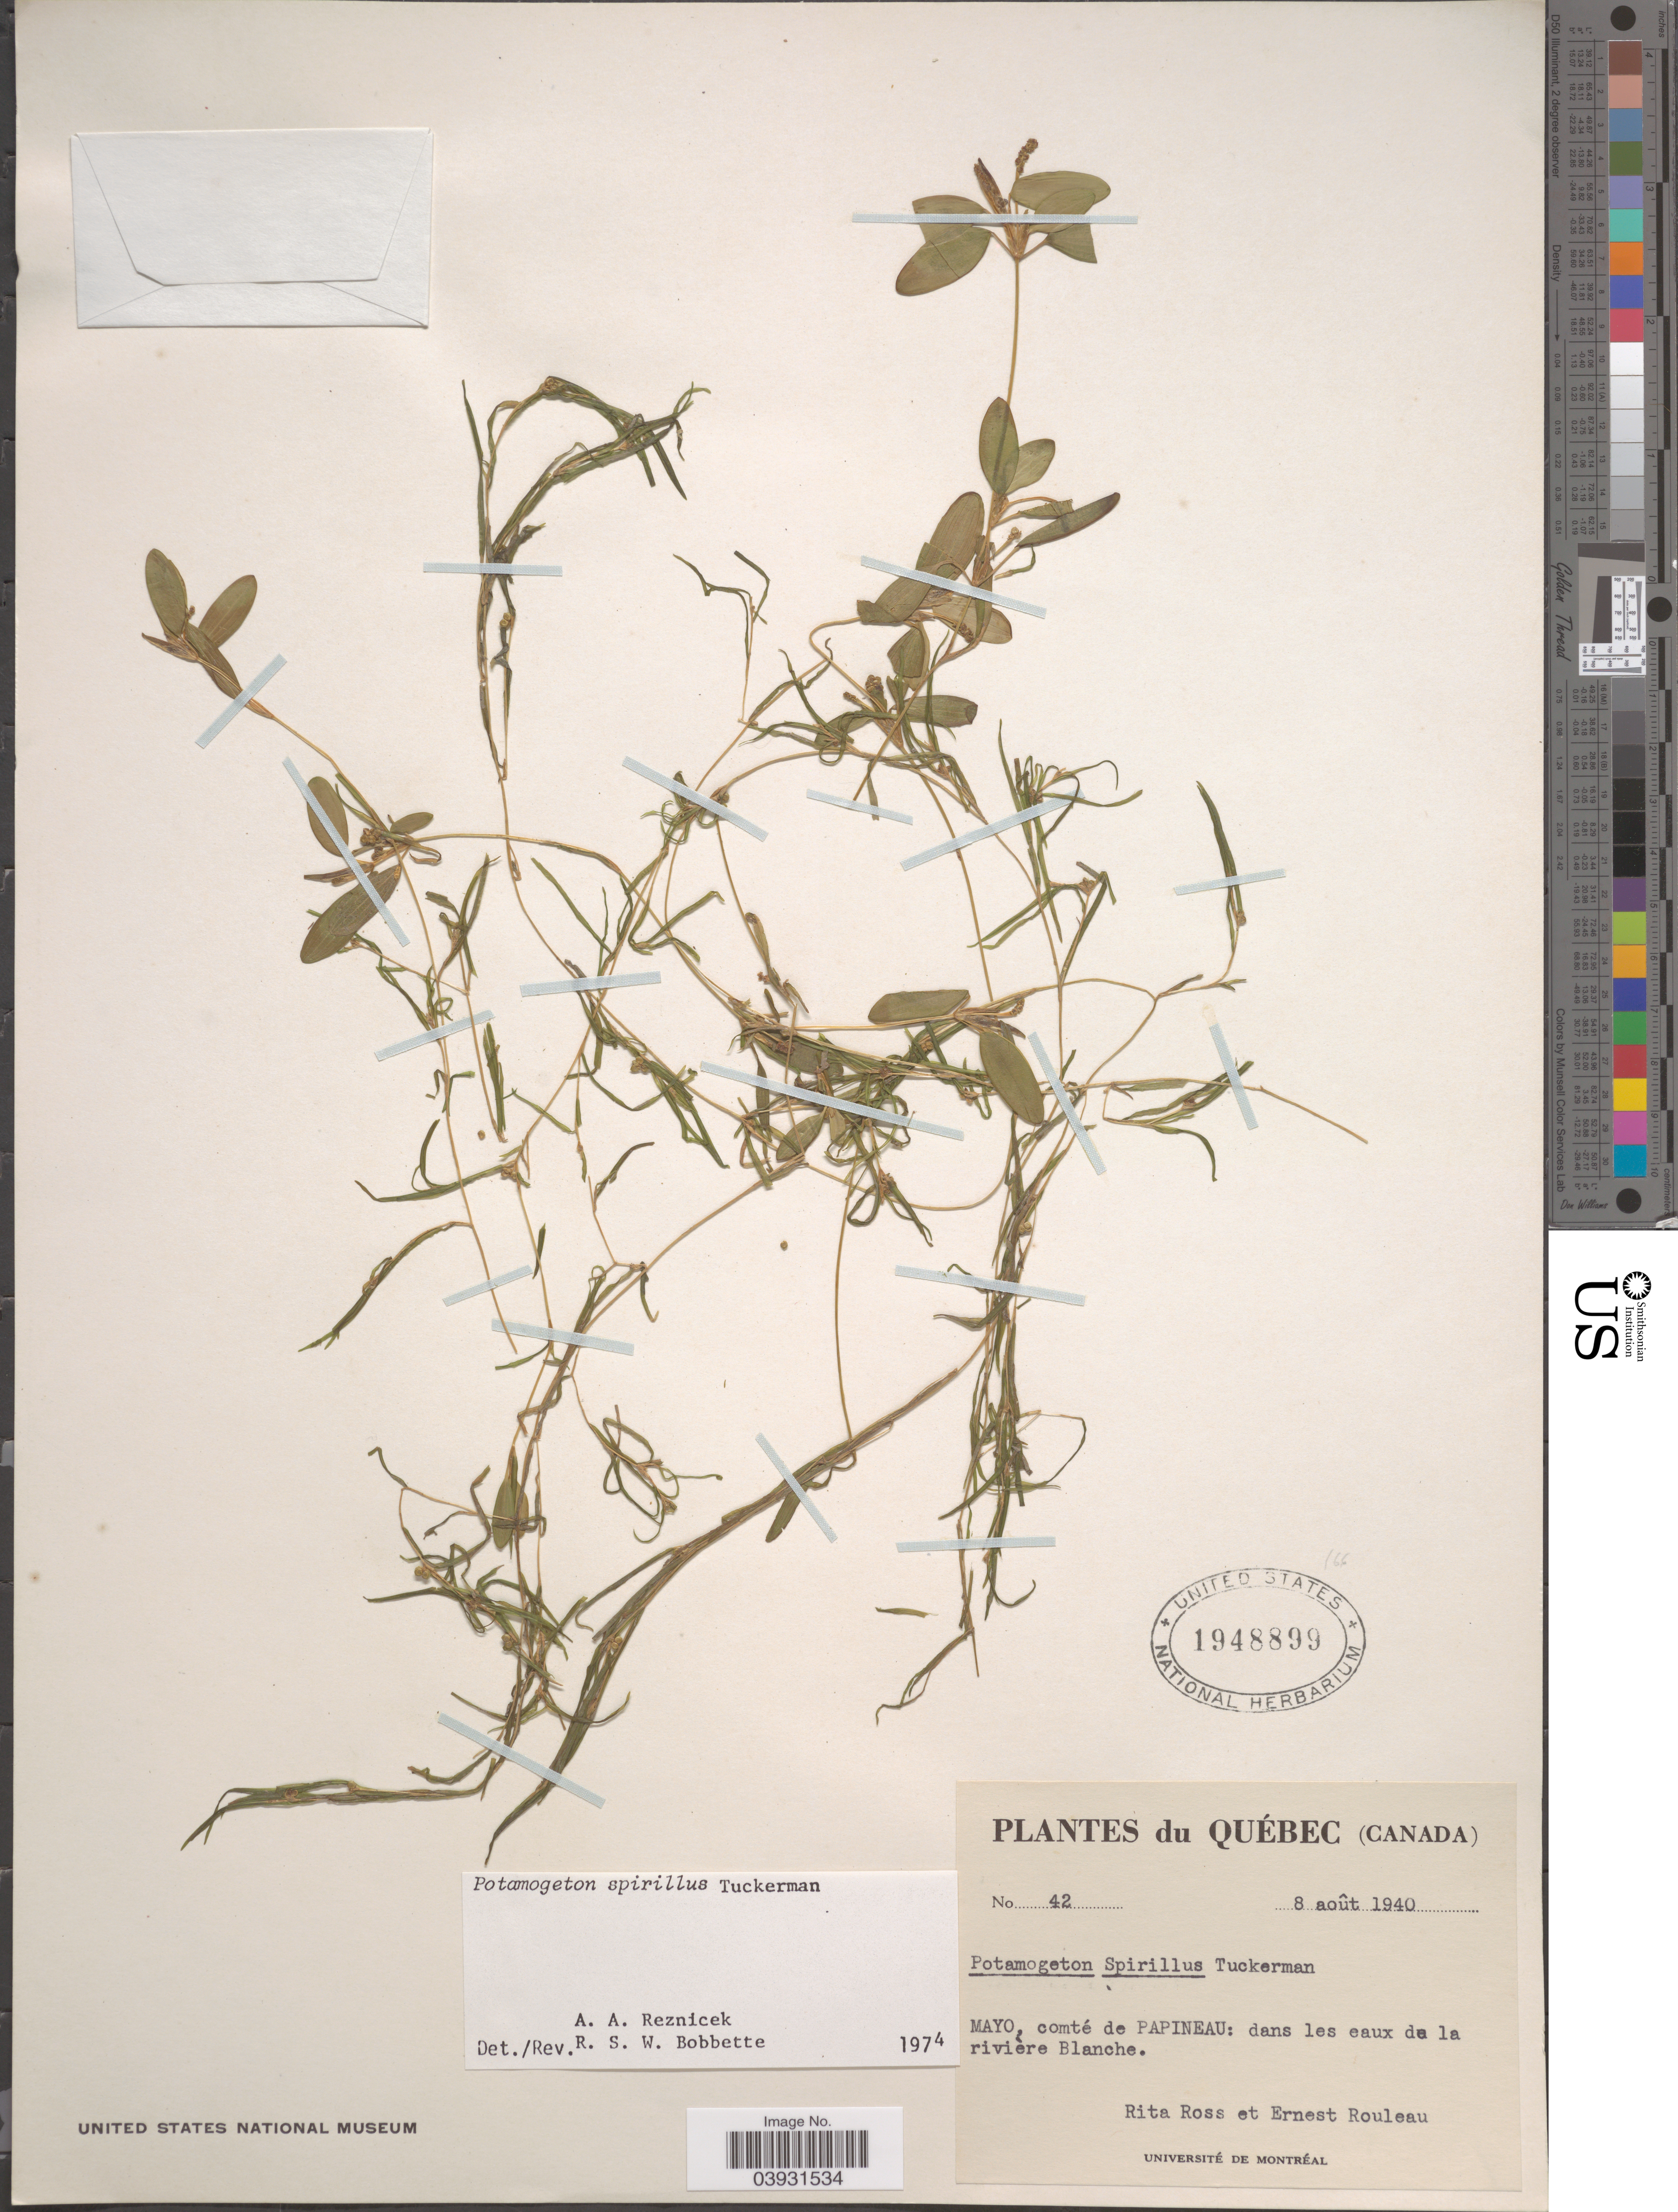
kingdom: Plantae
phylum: Tracheophyta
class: Liliopsida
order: Alismatales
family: Potamogetonaceae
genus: Potamogeton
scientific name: Potamogeton spirillus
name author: Tuck.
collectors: R. Ross & J. Rouleau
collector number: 42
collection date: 1940-08-08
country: Canada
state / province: Quebec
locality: Mayo, comté de Papineau: dans les eaux de la rivière Blanche.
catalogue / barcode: US 1948899